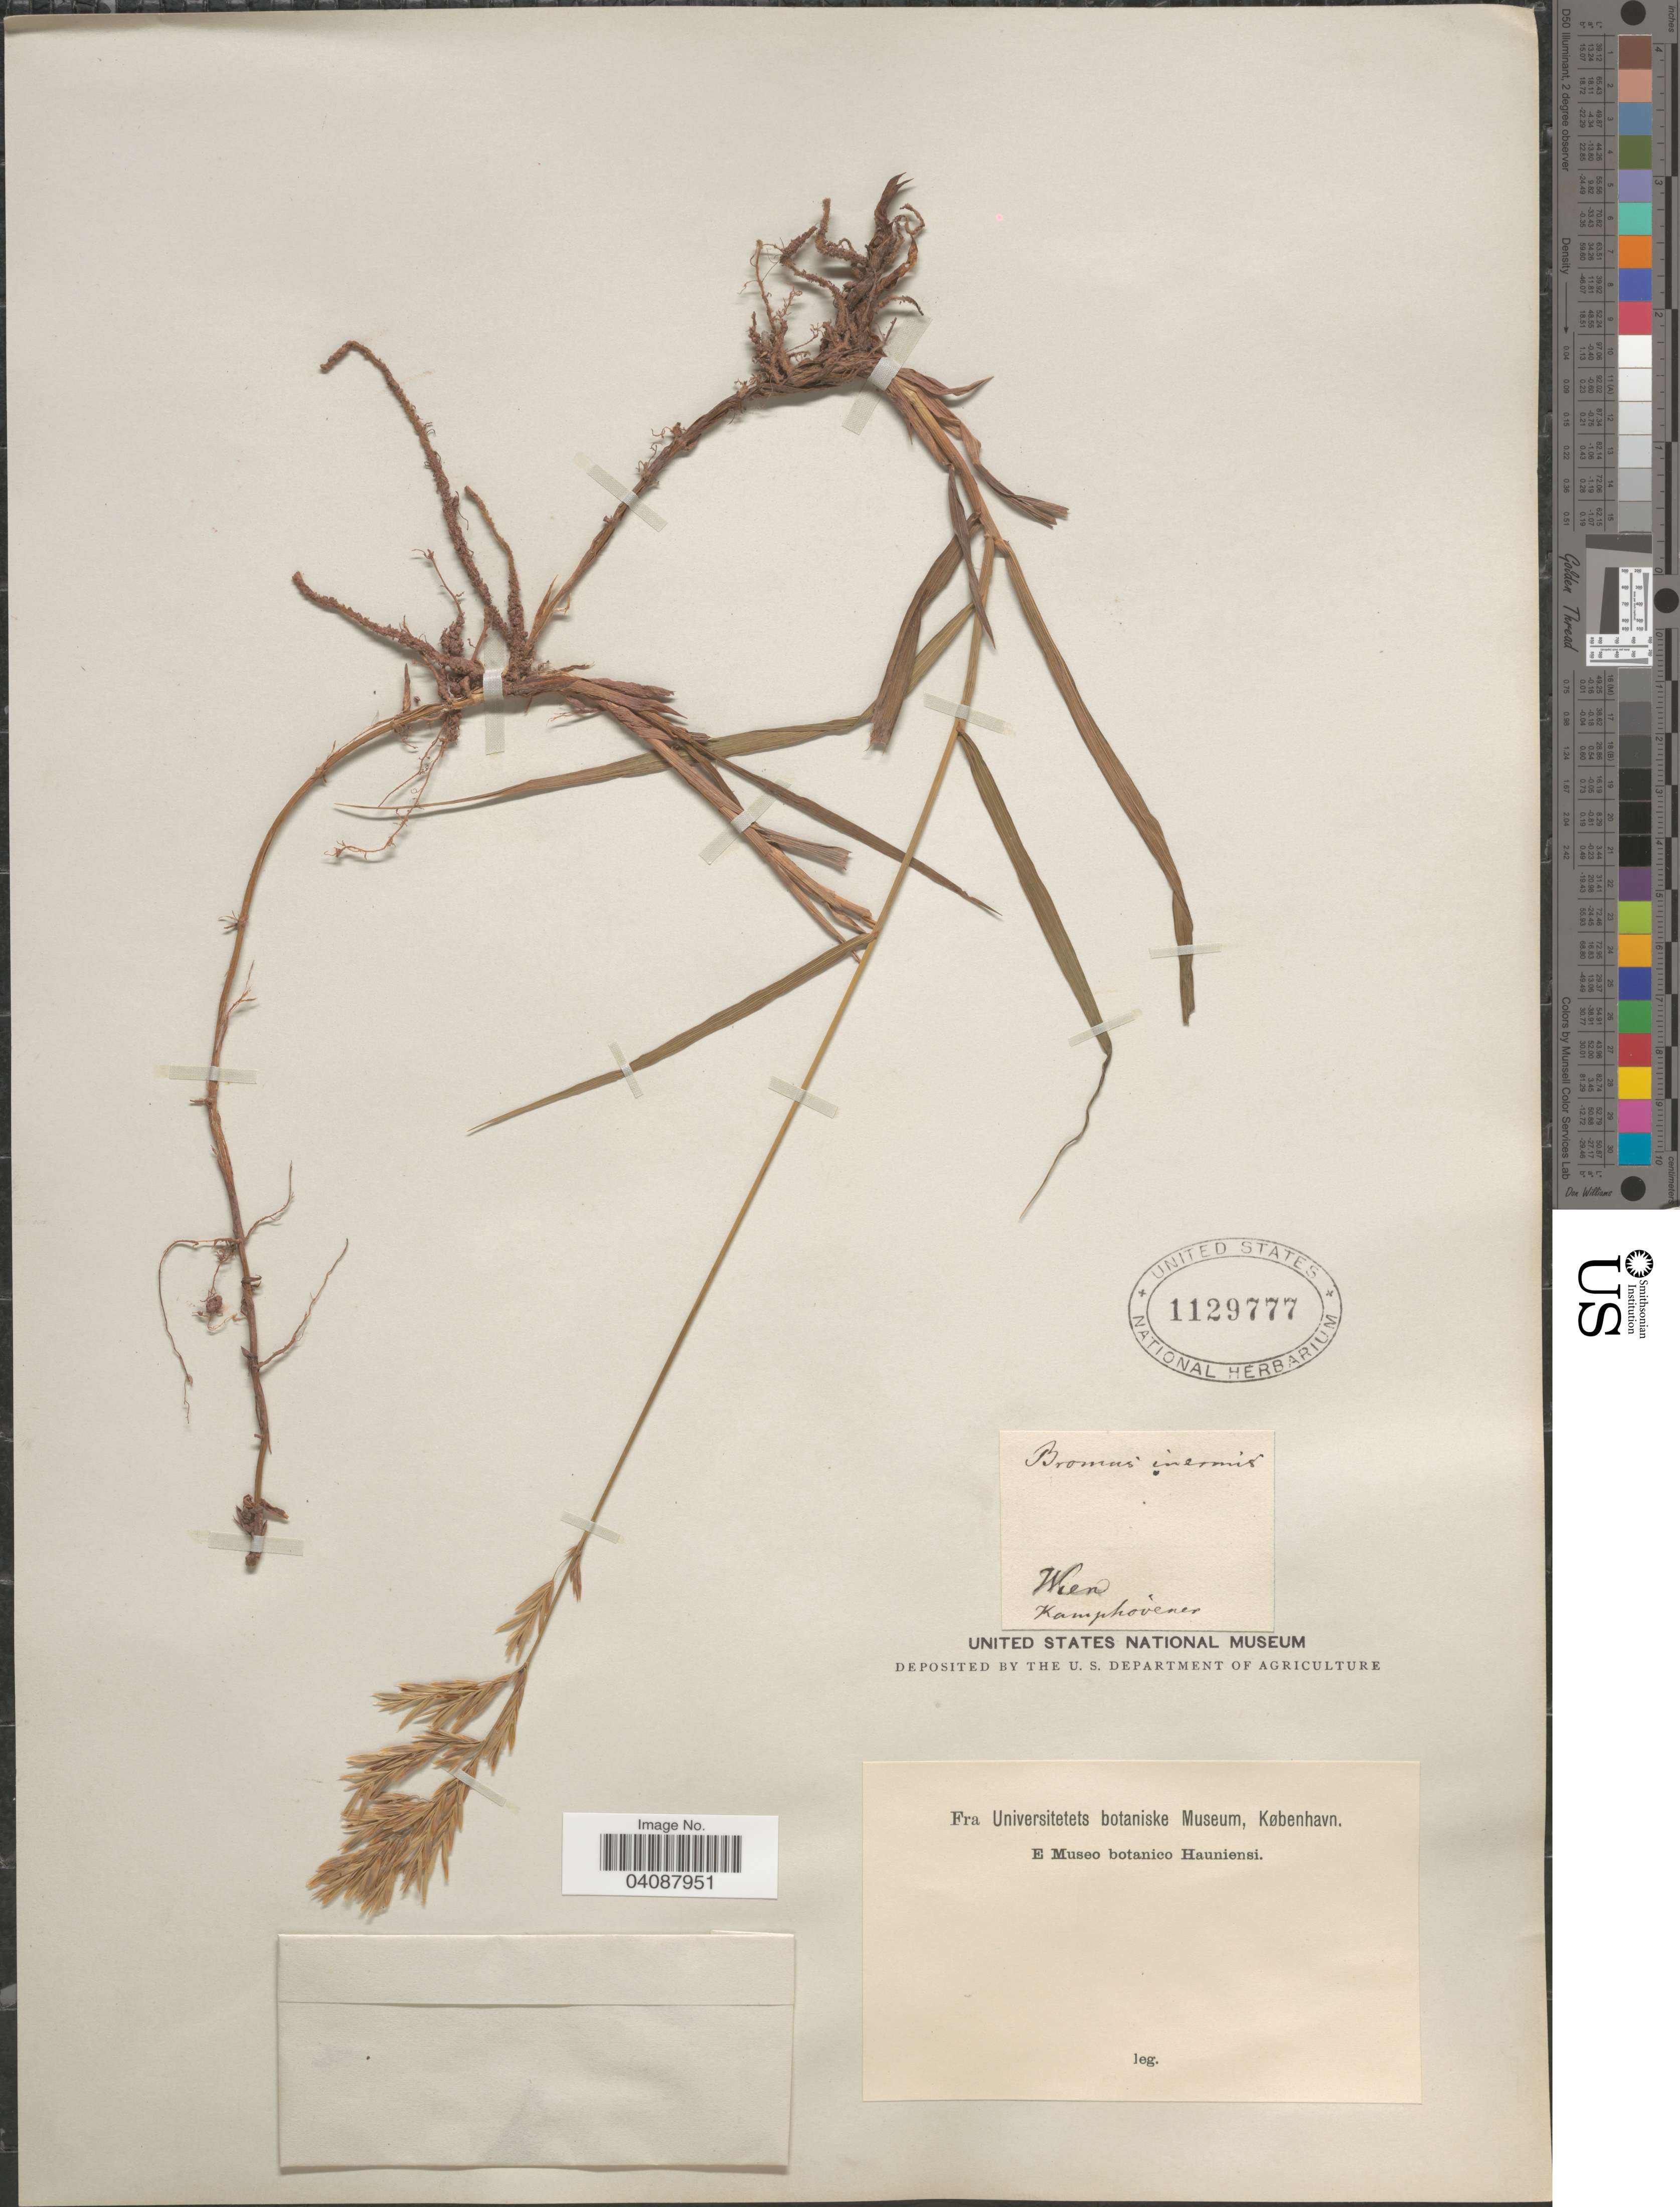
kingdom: Plantae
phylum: Tracheophyta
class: Liliopsida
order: Poales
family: Poaceae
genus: Bromus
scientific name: Bromus inermis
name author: Leyss.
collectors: B. Kamphövener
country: Austria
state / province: Wien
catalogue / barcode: US 1129777